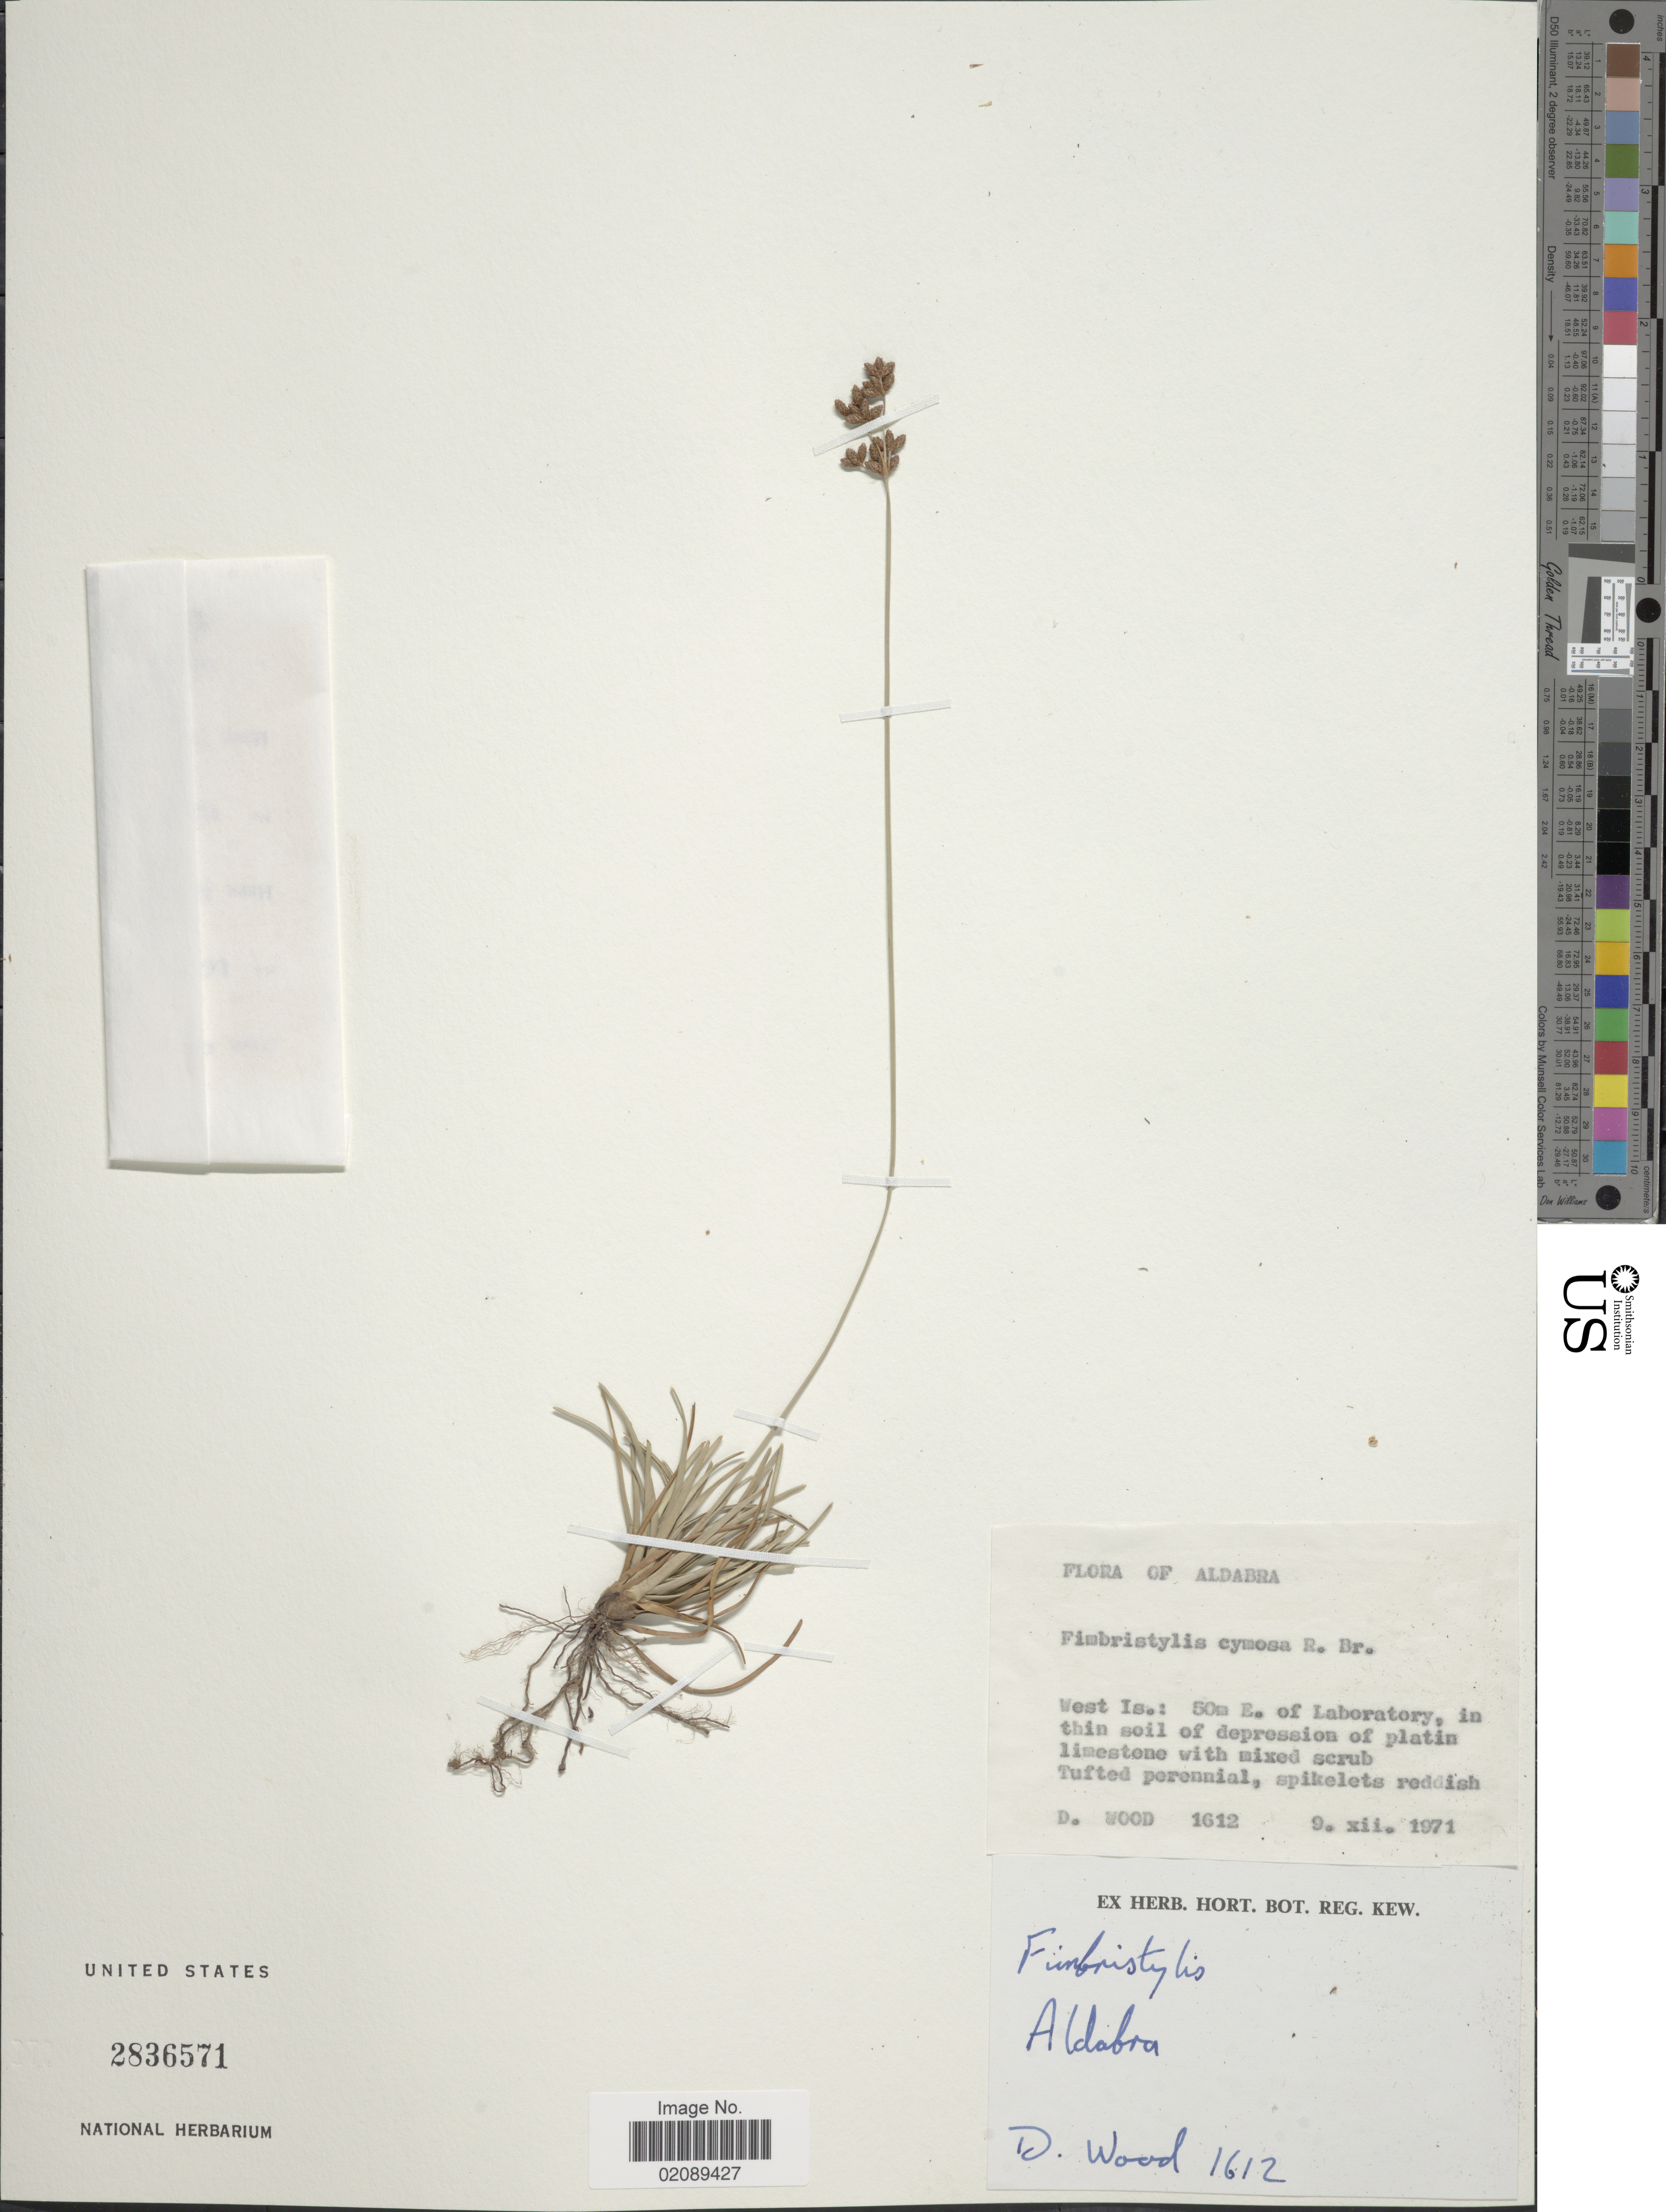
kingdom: Plantae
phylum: Tracheophyta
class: Liliopsida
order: Poales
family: Cyperaceae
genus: Fimbristylis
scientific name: Fimbristylis cymosa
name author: R. Br.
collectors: D. Wood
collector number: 1612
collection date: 1971-12-09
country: Seychelles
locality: Aldabra, West Is.: 50 m. E. of Laboratory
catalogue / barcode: US 2836571